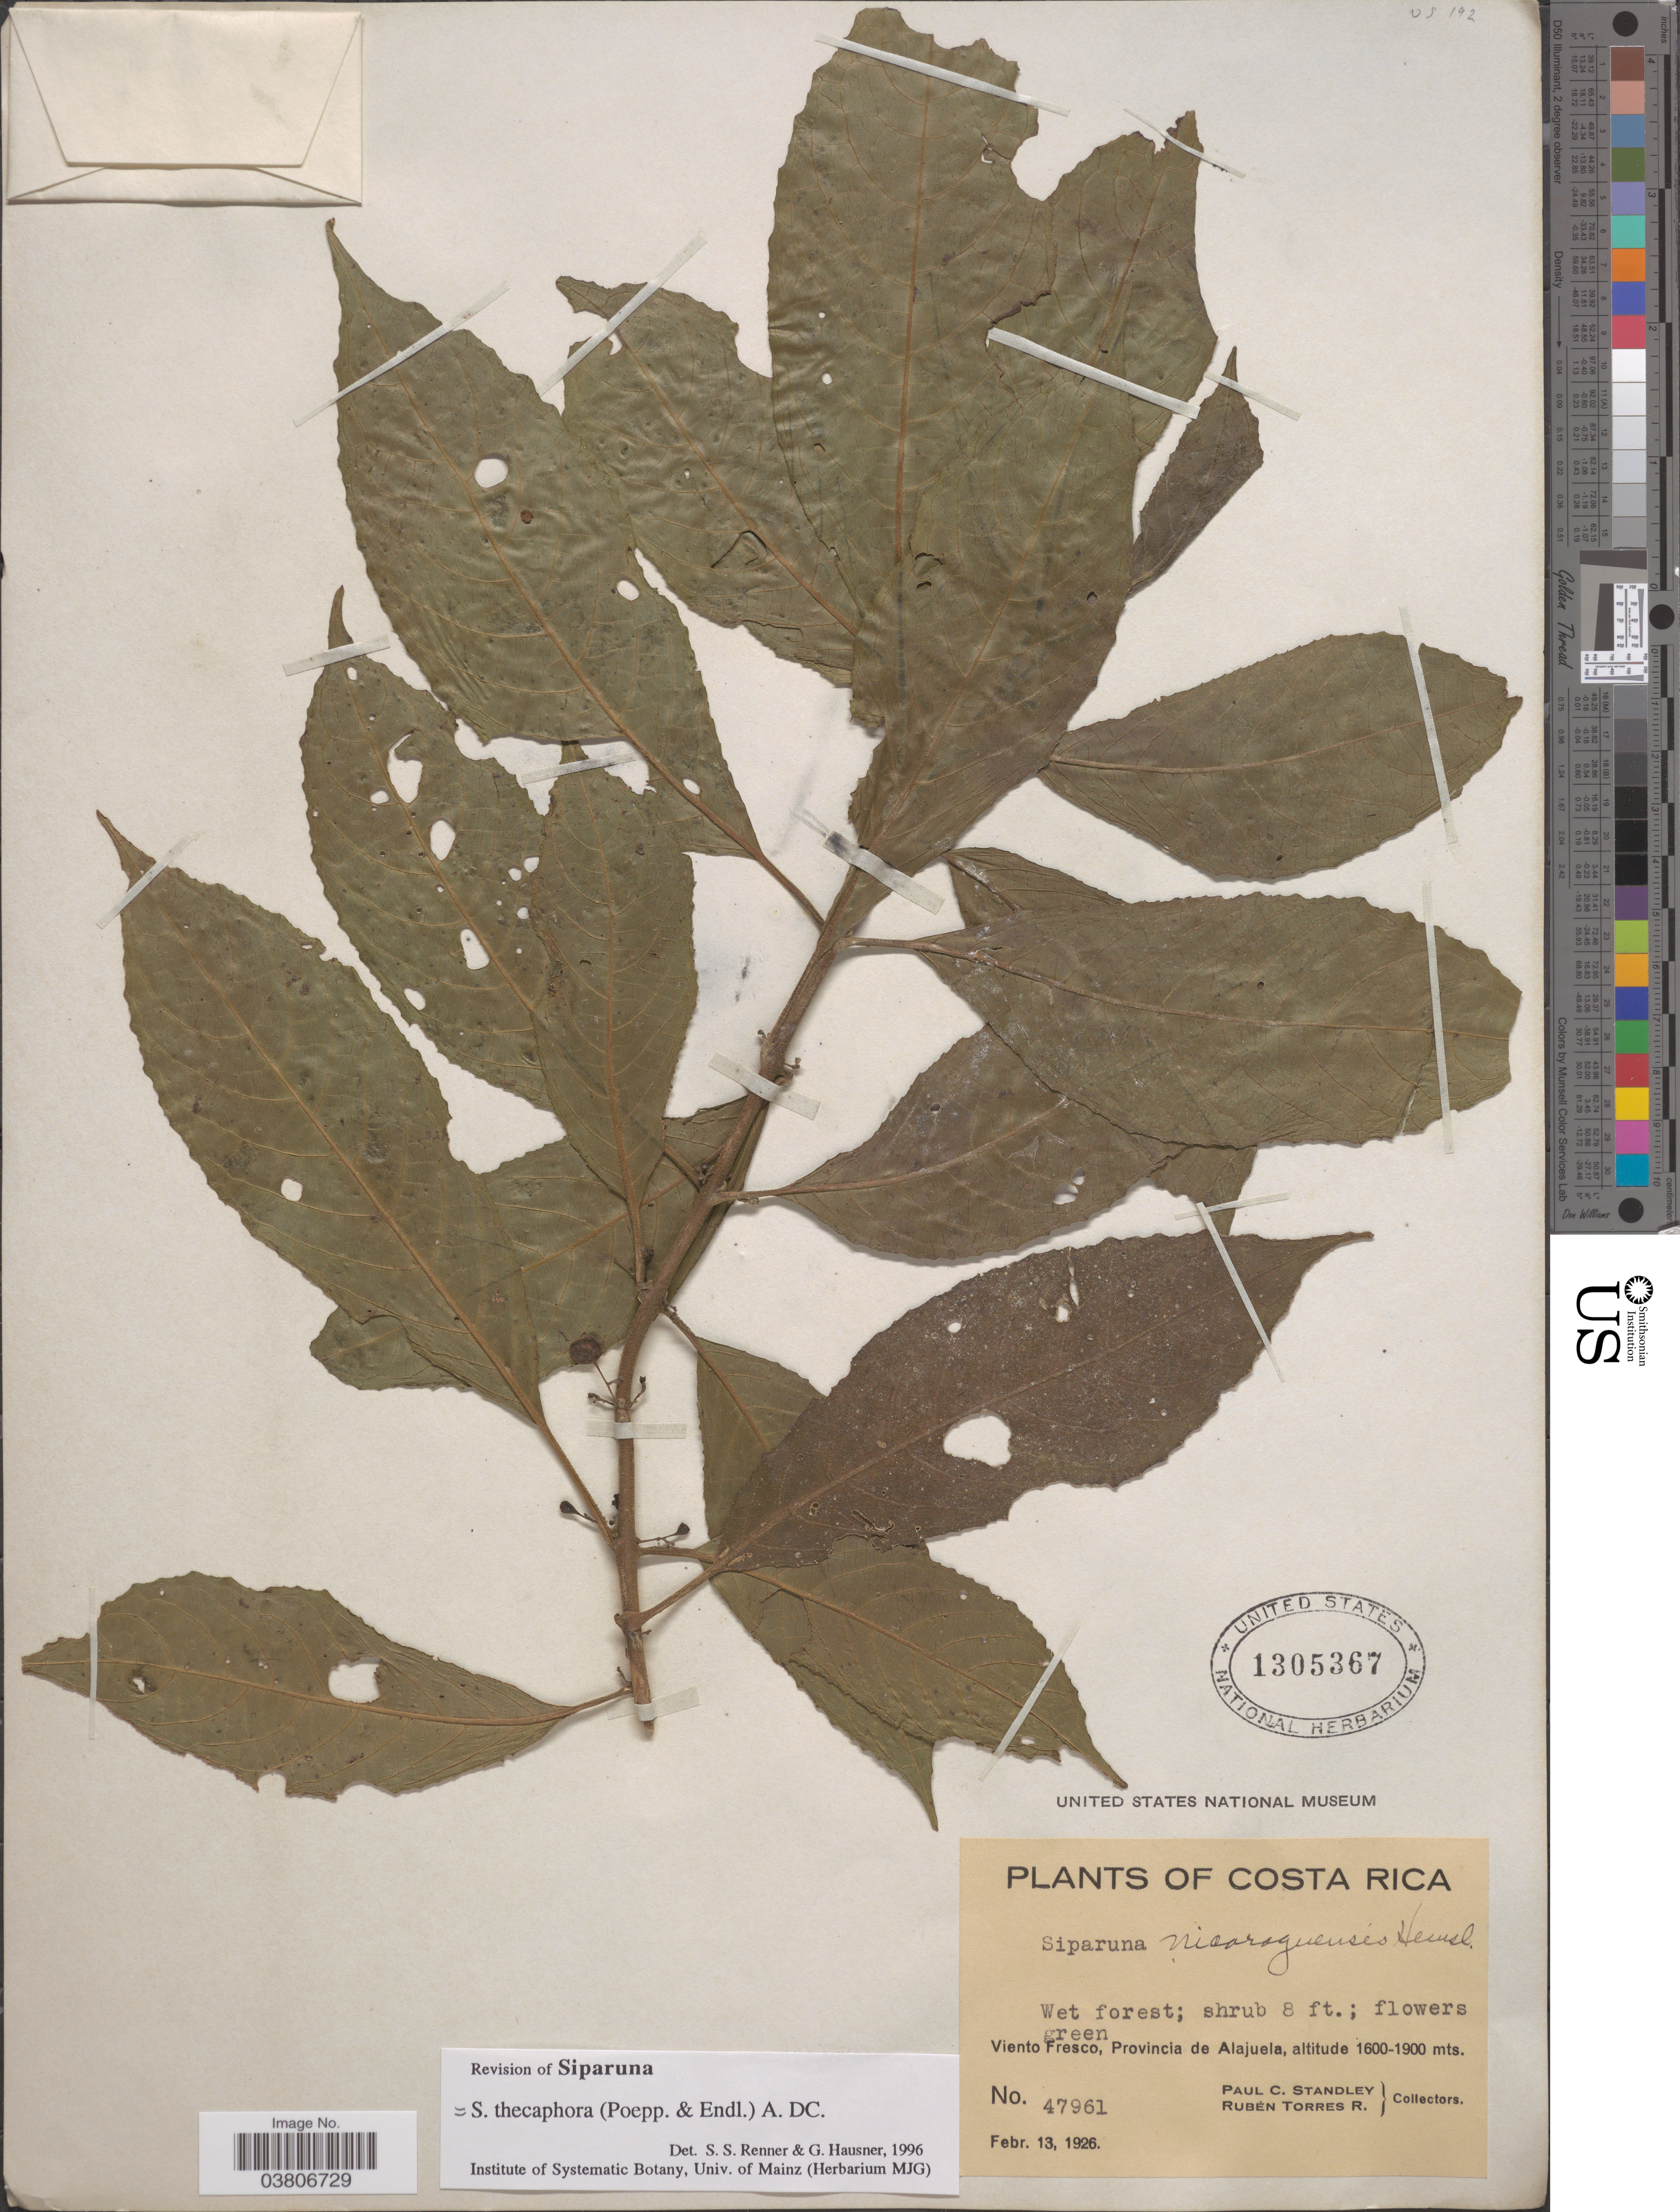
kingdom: Plantae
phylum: Tracheophyta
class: Magnoliopsida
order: Laurales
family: Siparunaceae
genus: Siparuna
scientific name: Siparuna thecaphora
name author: (Poepp. & Endl.) A. DC.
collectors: P. C. Standley & R. Torres Rojas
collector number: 47961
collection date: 1926-02-13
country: Costa Rica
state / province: Alajuela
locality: Viento Fresco.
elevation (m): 1600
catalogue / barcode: US 1305367